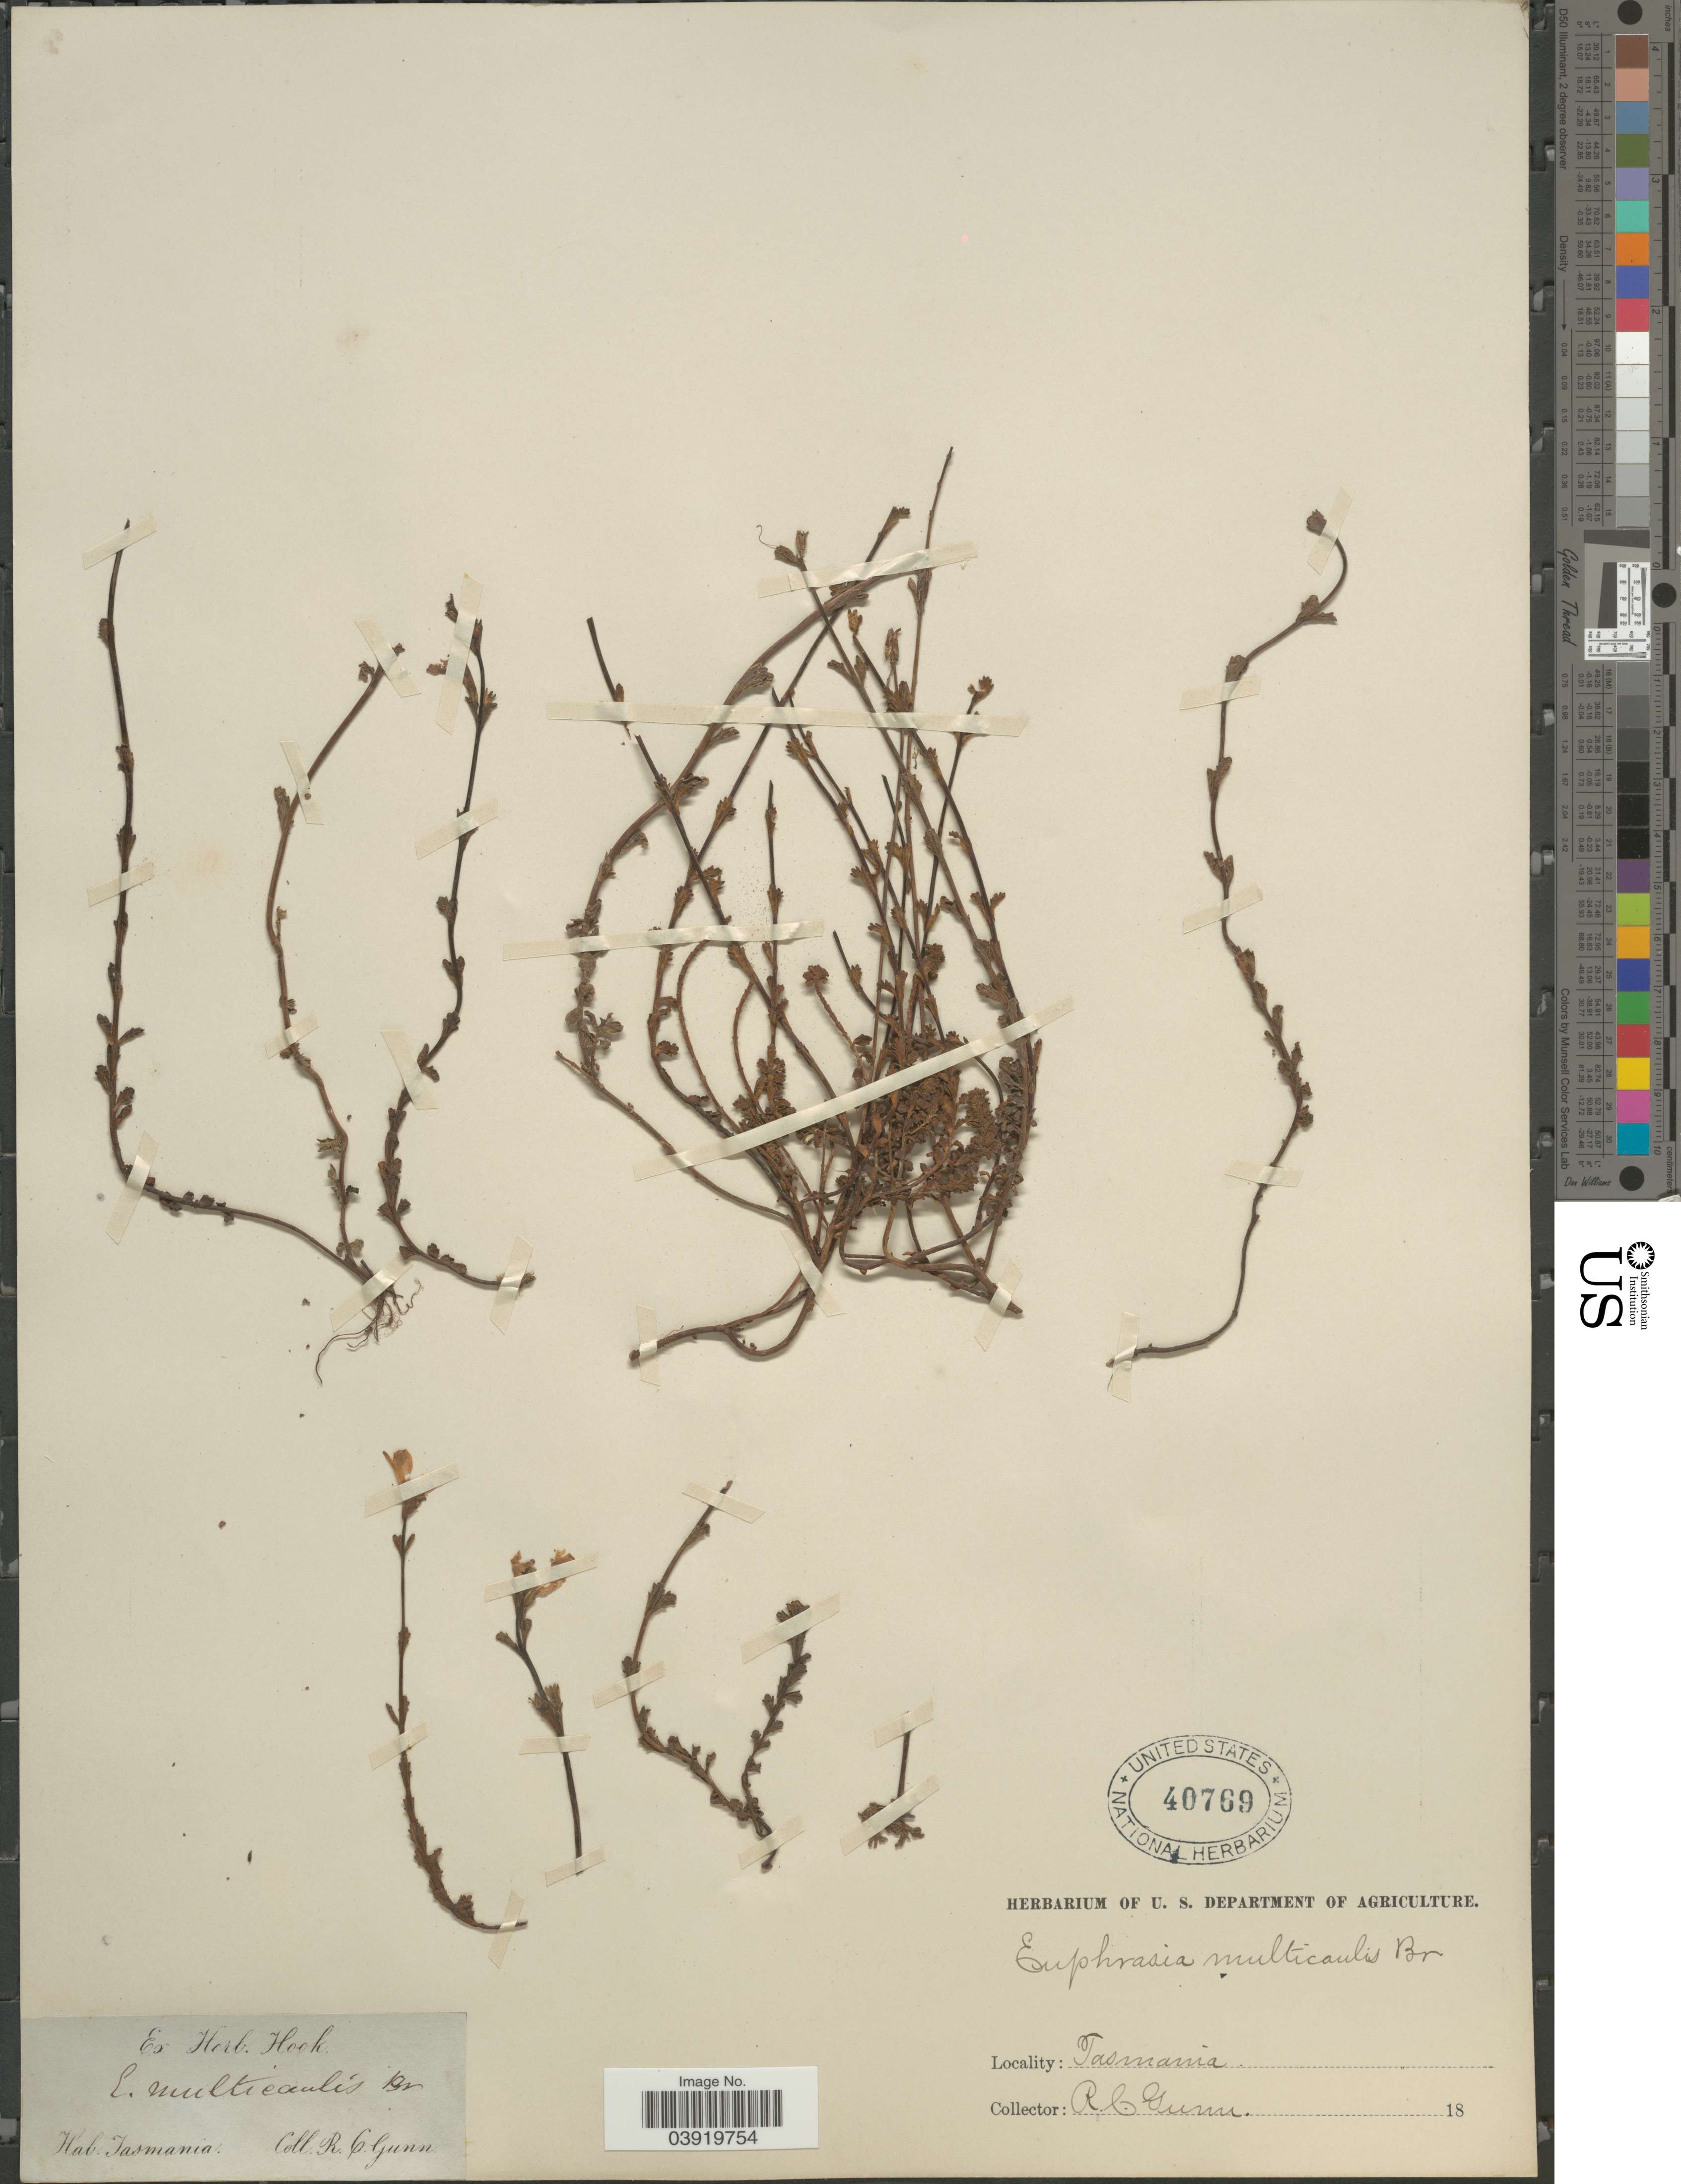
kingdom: Plantae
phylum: Tracheophyta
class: Magnoliopsida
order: Lamiales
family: Orobanchaceae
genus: Euphrasia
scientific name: Euphrasia multicaulis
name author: Benth.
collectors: R. Gunn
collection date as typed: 18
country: Australia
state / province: Tasmania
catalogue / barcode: US 40769